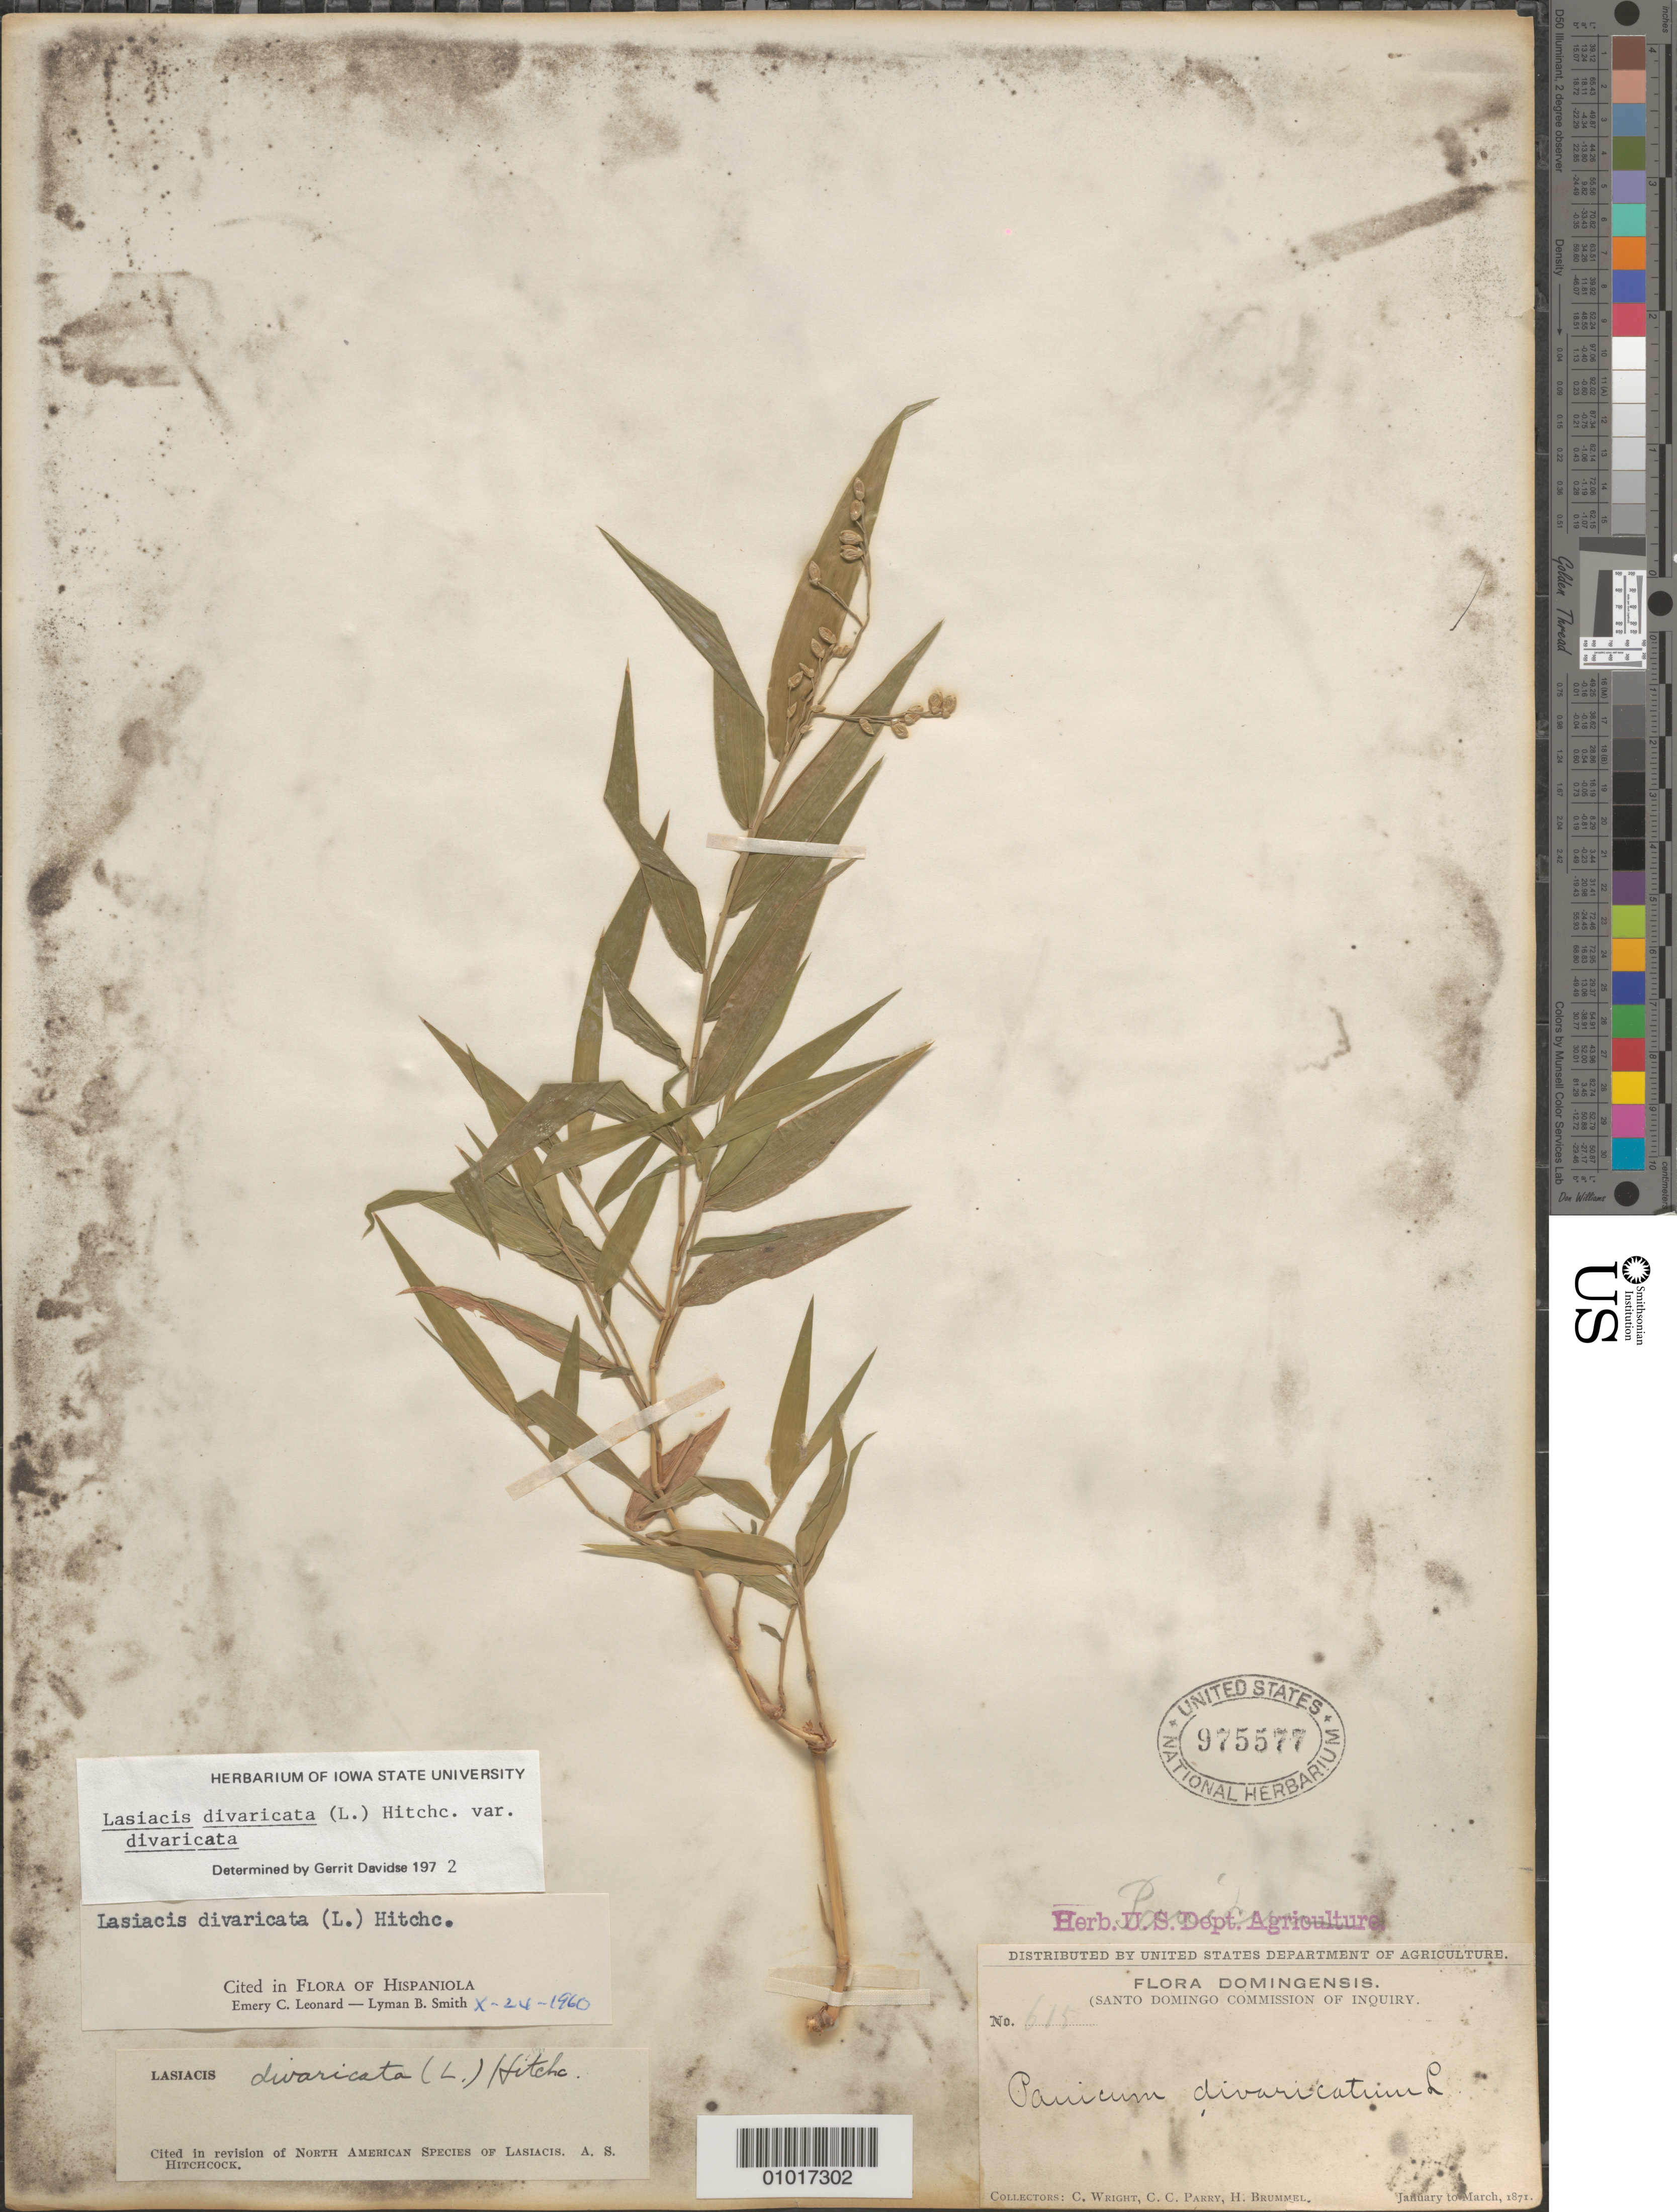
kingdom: Plantae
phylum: Tracheophyta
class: Liliopsida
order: Poales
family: Poaceae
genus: Lasiacis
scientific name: Lasiacis divaricata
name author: (L.) Hitchc.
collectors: C. Wright, C. C. Parry & H. Brummel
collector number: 615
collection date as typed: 01 Jan 1871 to 31 Mar 1871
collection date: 1871-01-01/1871-03-31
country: Dominican Republic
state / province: La Vega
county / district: Santo Domingo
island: Hispaniola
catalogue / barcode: US 975577